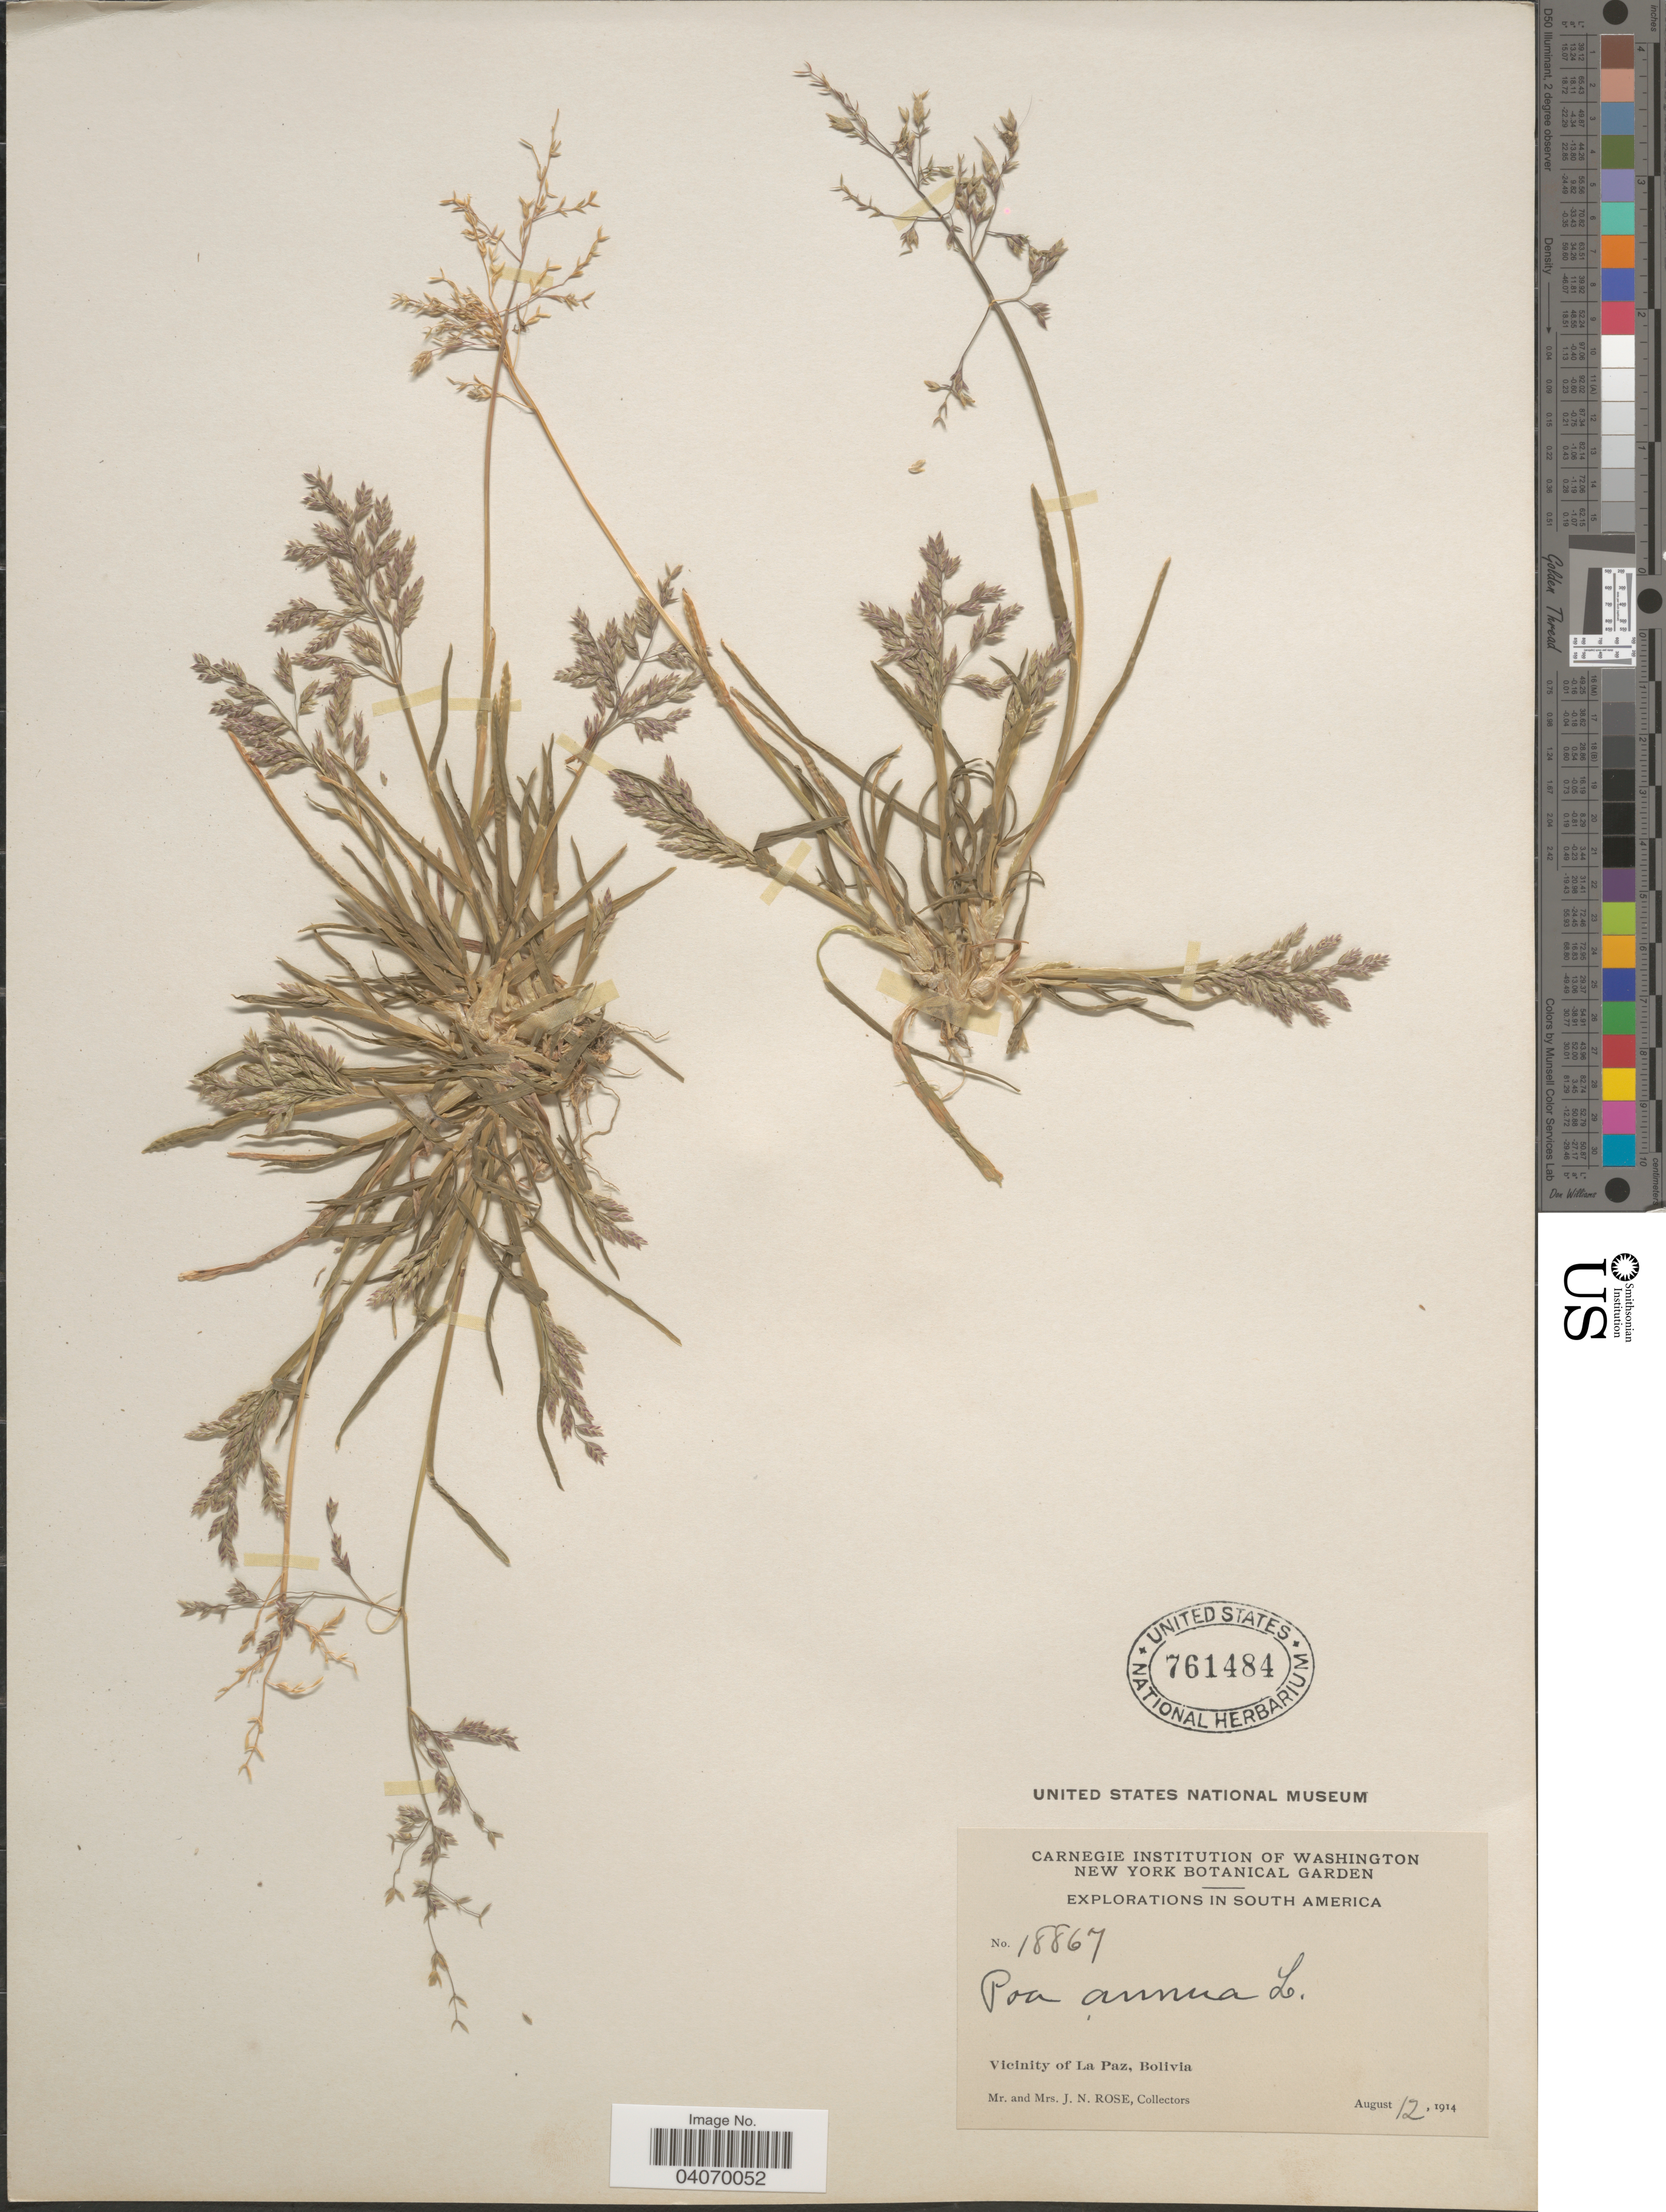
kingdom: Plantae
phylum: Tracheophyta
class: Liliopsida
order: Poales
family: Poaceae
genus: Poa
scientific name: Poa annua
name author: L.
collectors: J. N. Rose & L. B. Rose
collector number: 18867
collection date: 1914-08-12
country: Bolivia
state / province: La Paz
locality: Explorations in South America. Vicinity of La Paz.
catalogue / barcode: US 761484